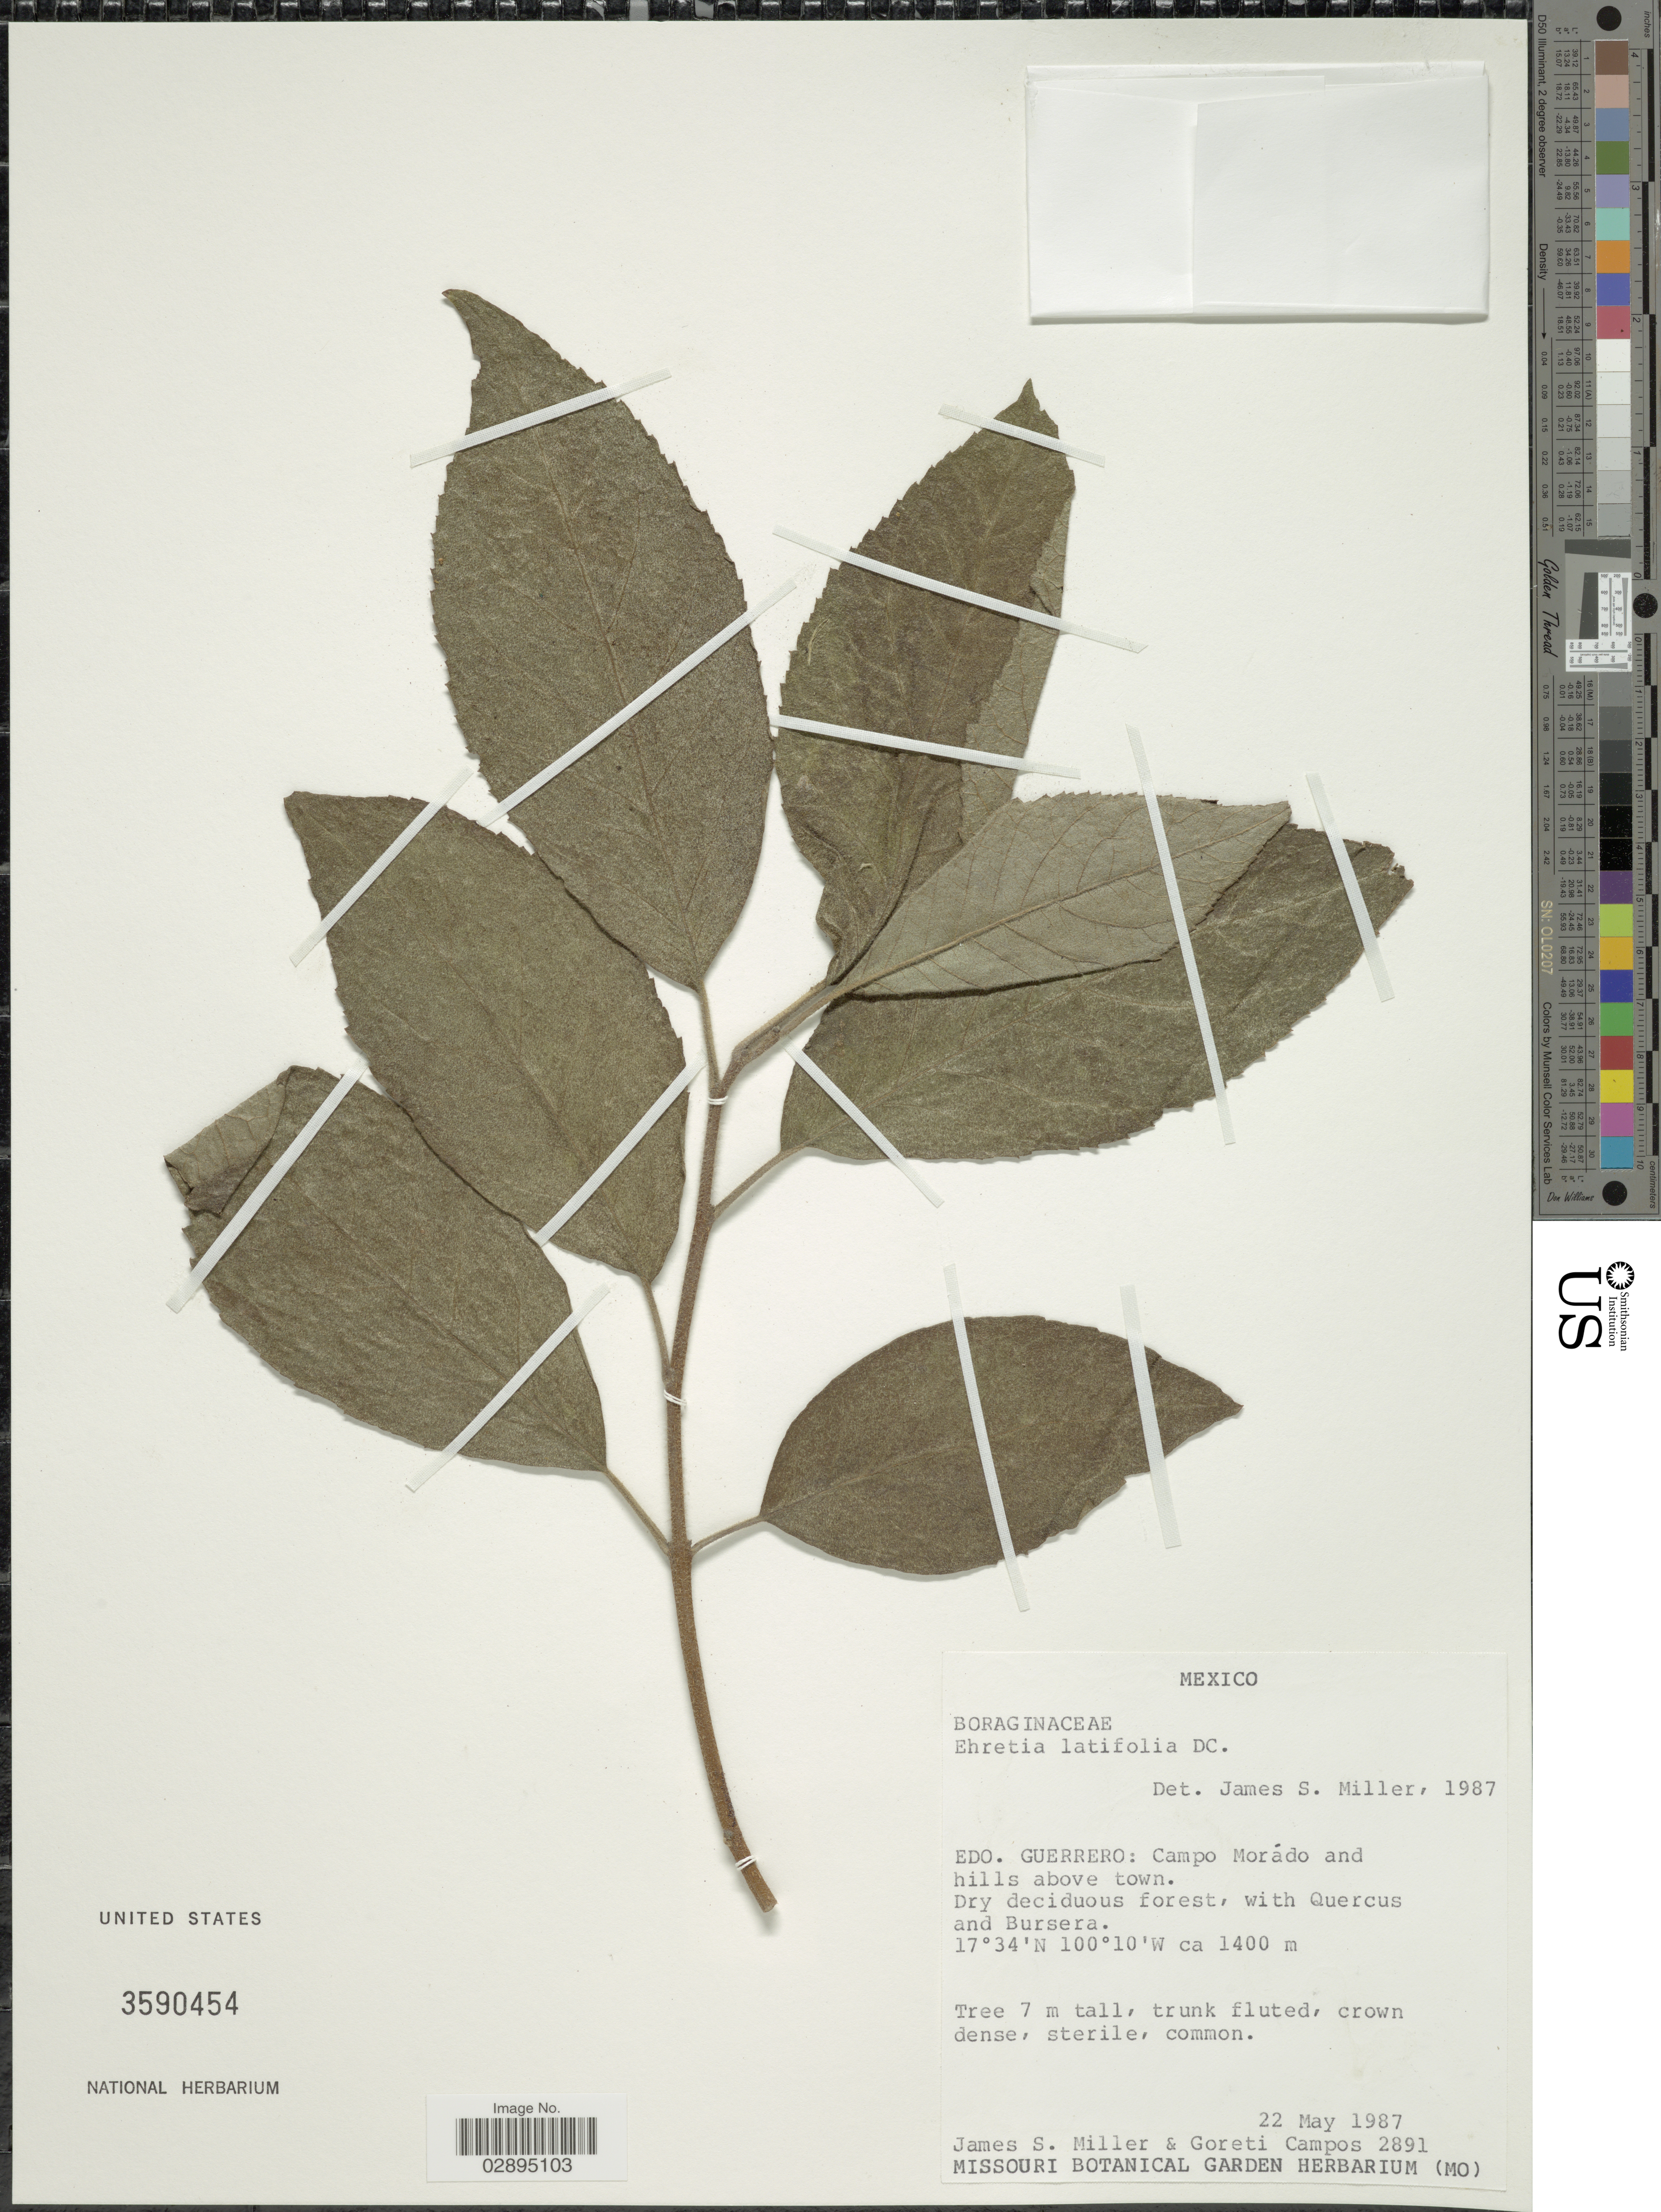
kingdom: Plantae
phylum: Tracheophyta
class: Magnoliopsida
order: Boraginales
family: Ehretiaceae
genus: Ehretia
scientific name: Ehretia latifolia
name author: DC.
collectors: J. S. Miller & G. Campos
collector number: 2891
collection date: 1987-05-22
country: Mexico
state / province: Guerrero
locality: Edo. Guerrero: Campo Morádo and hills above town.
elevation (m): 1400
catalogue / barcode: US 3590454